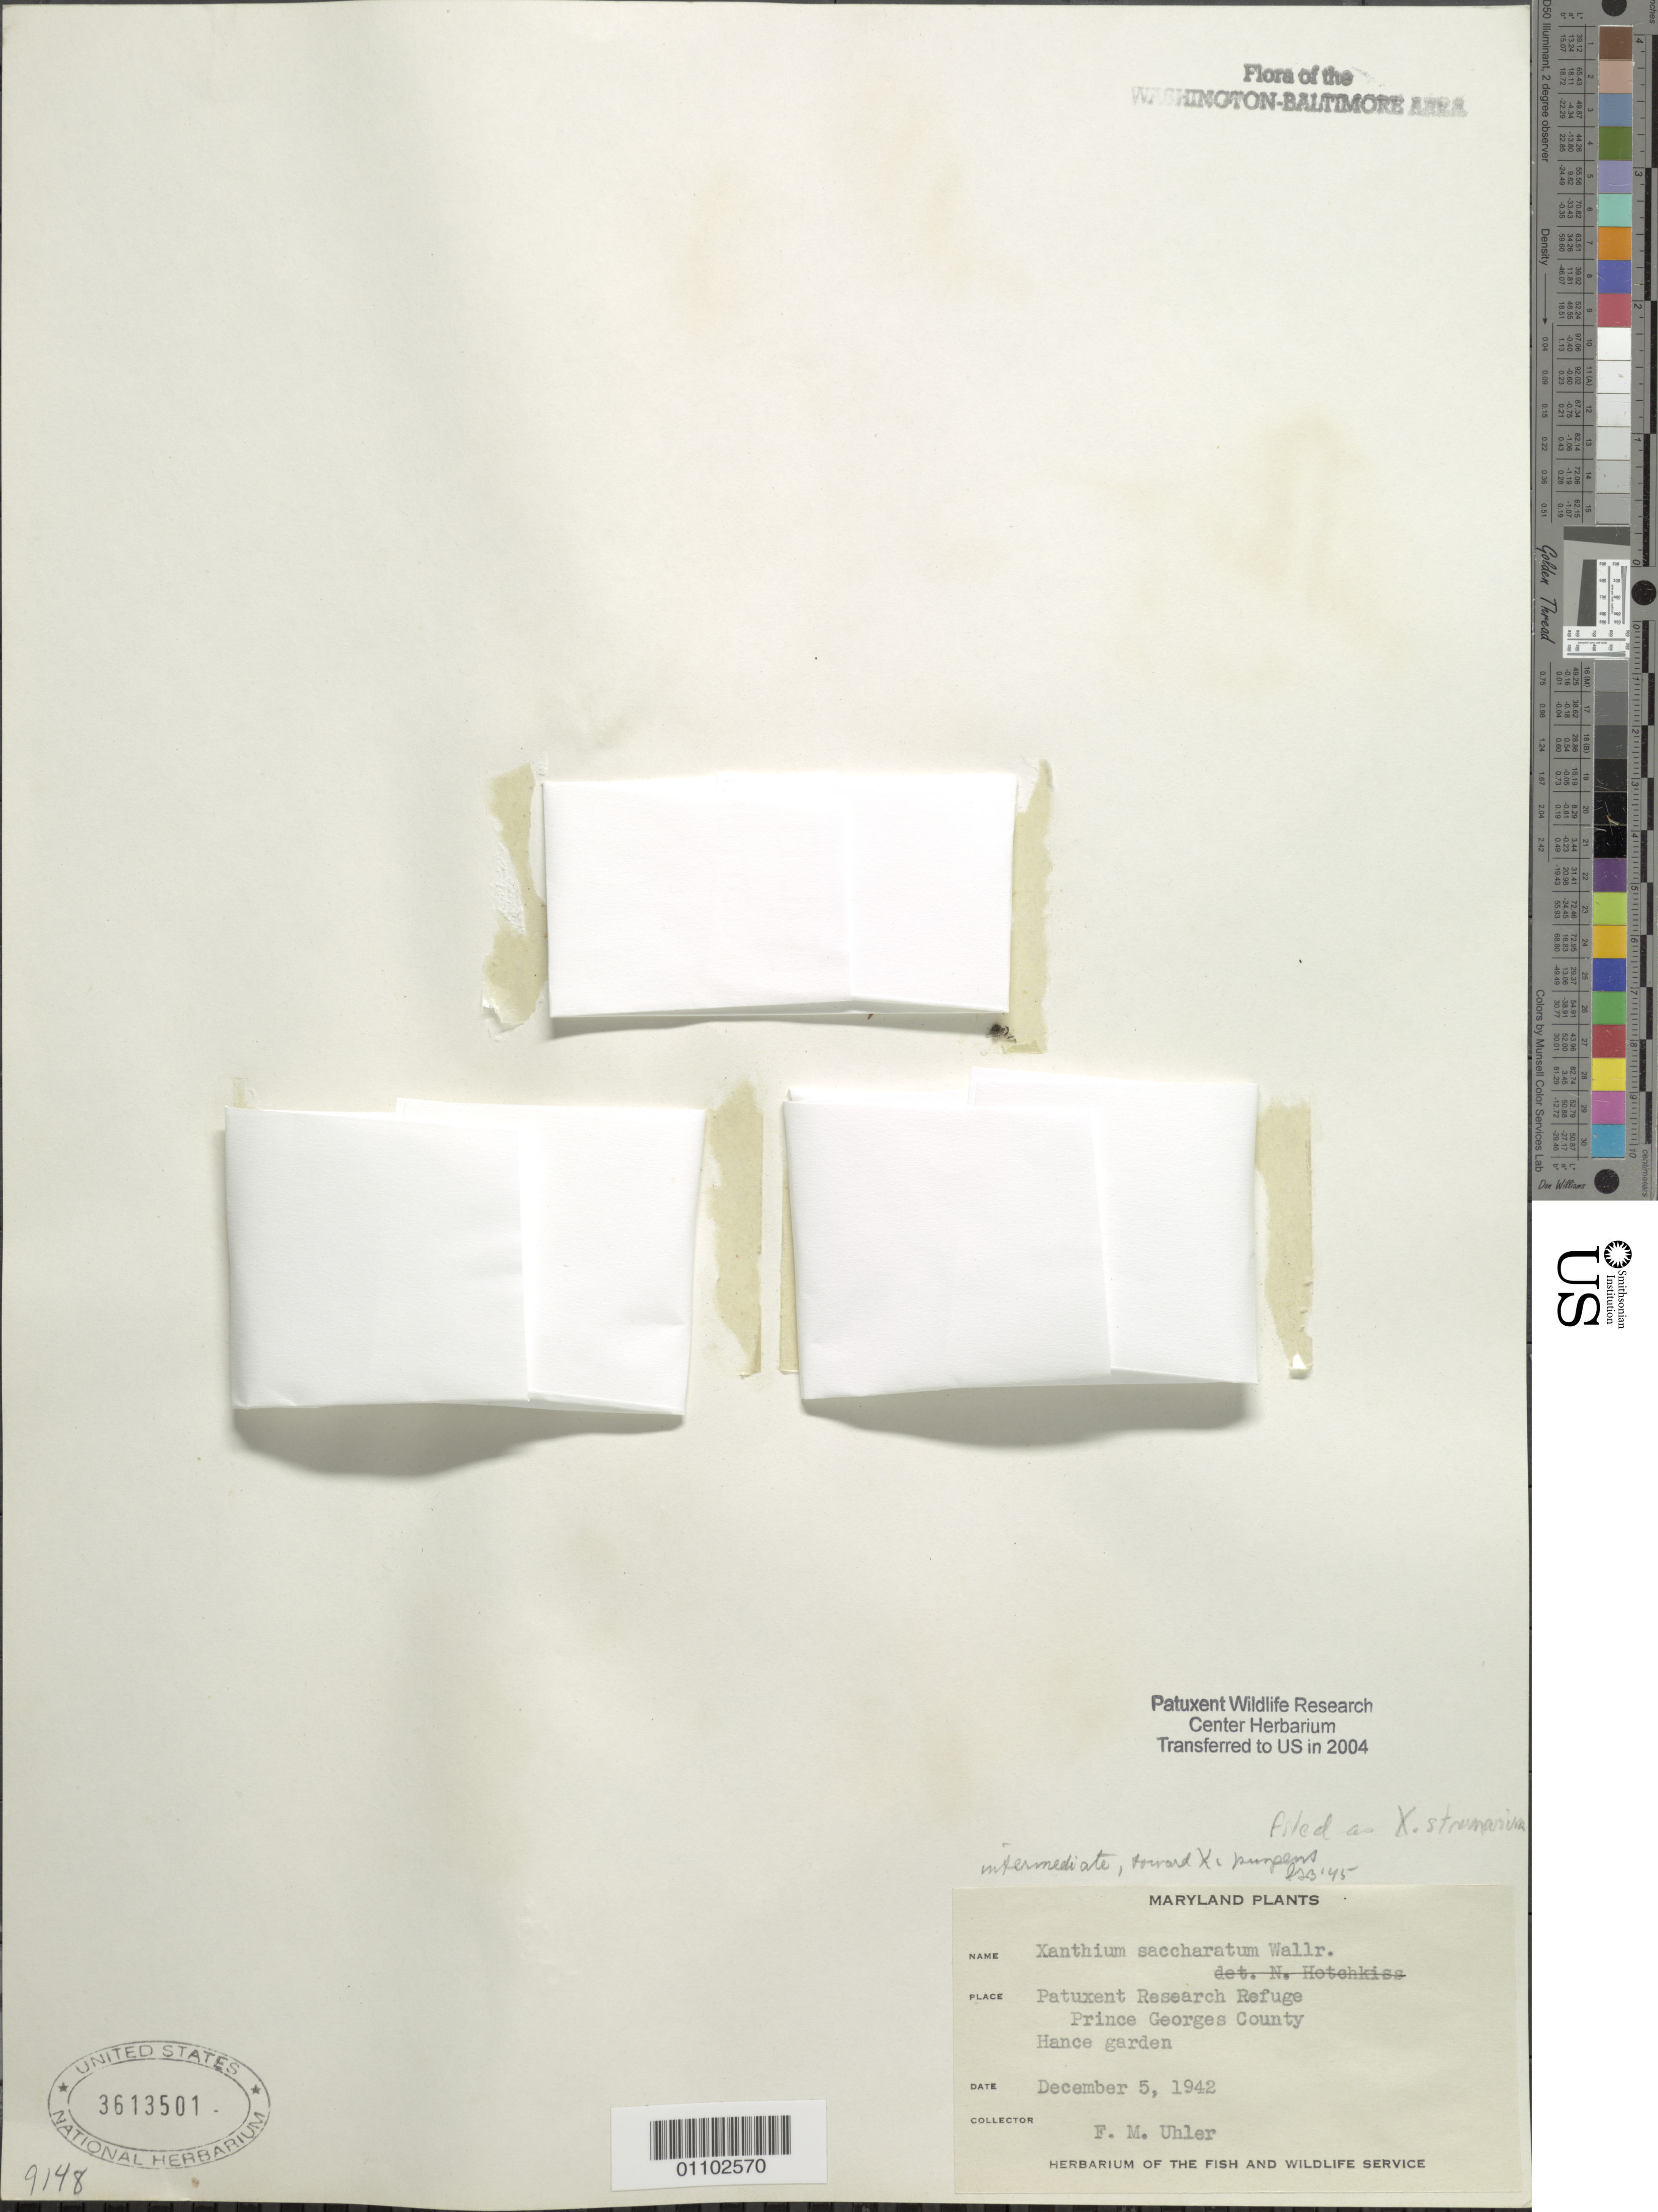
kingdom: Plantae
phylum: Tracheophyta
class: Magnoliopsida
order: Asterales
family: Asteraceae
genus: Xanthium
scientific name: Xanthium strumarium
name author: L.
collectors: F. M. Uhler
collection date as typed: December 5, 1942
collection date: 1942-12-05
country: United States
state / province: Maryland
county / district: Prince George's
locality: Patuxent Wildlife Refuge, Hance Garden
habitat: garden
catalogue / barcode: US 3613501